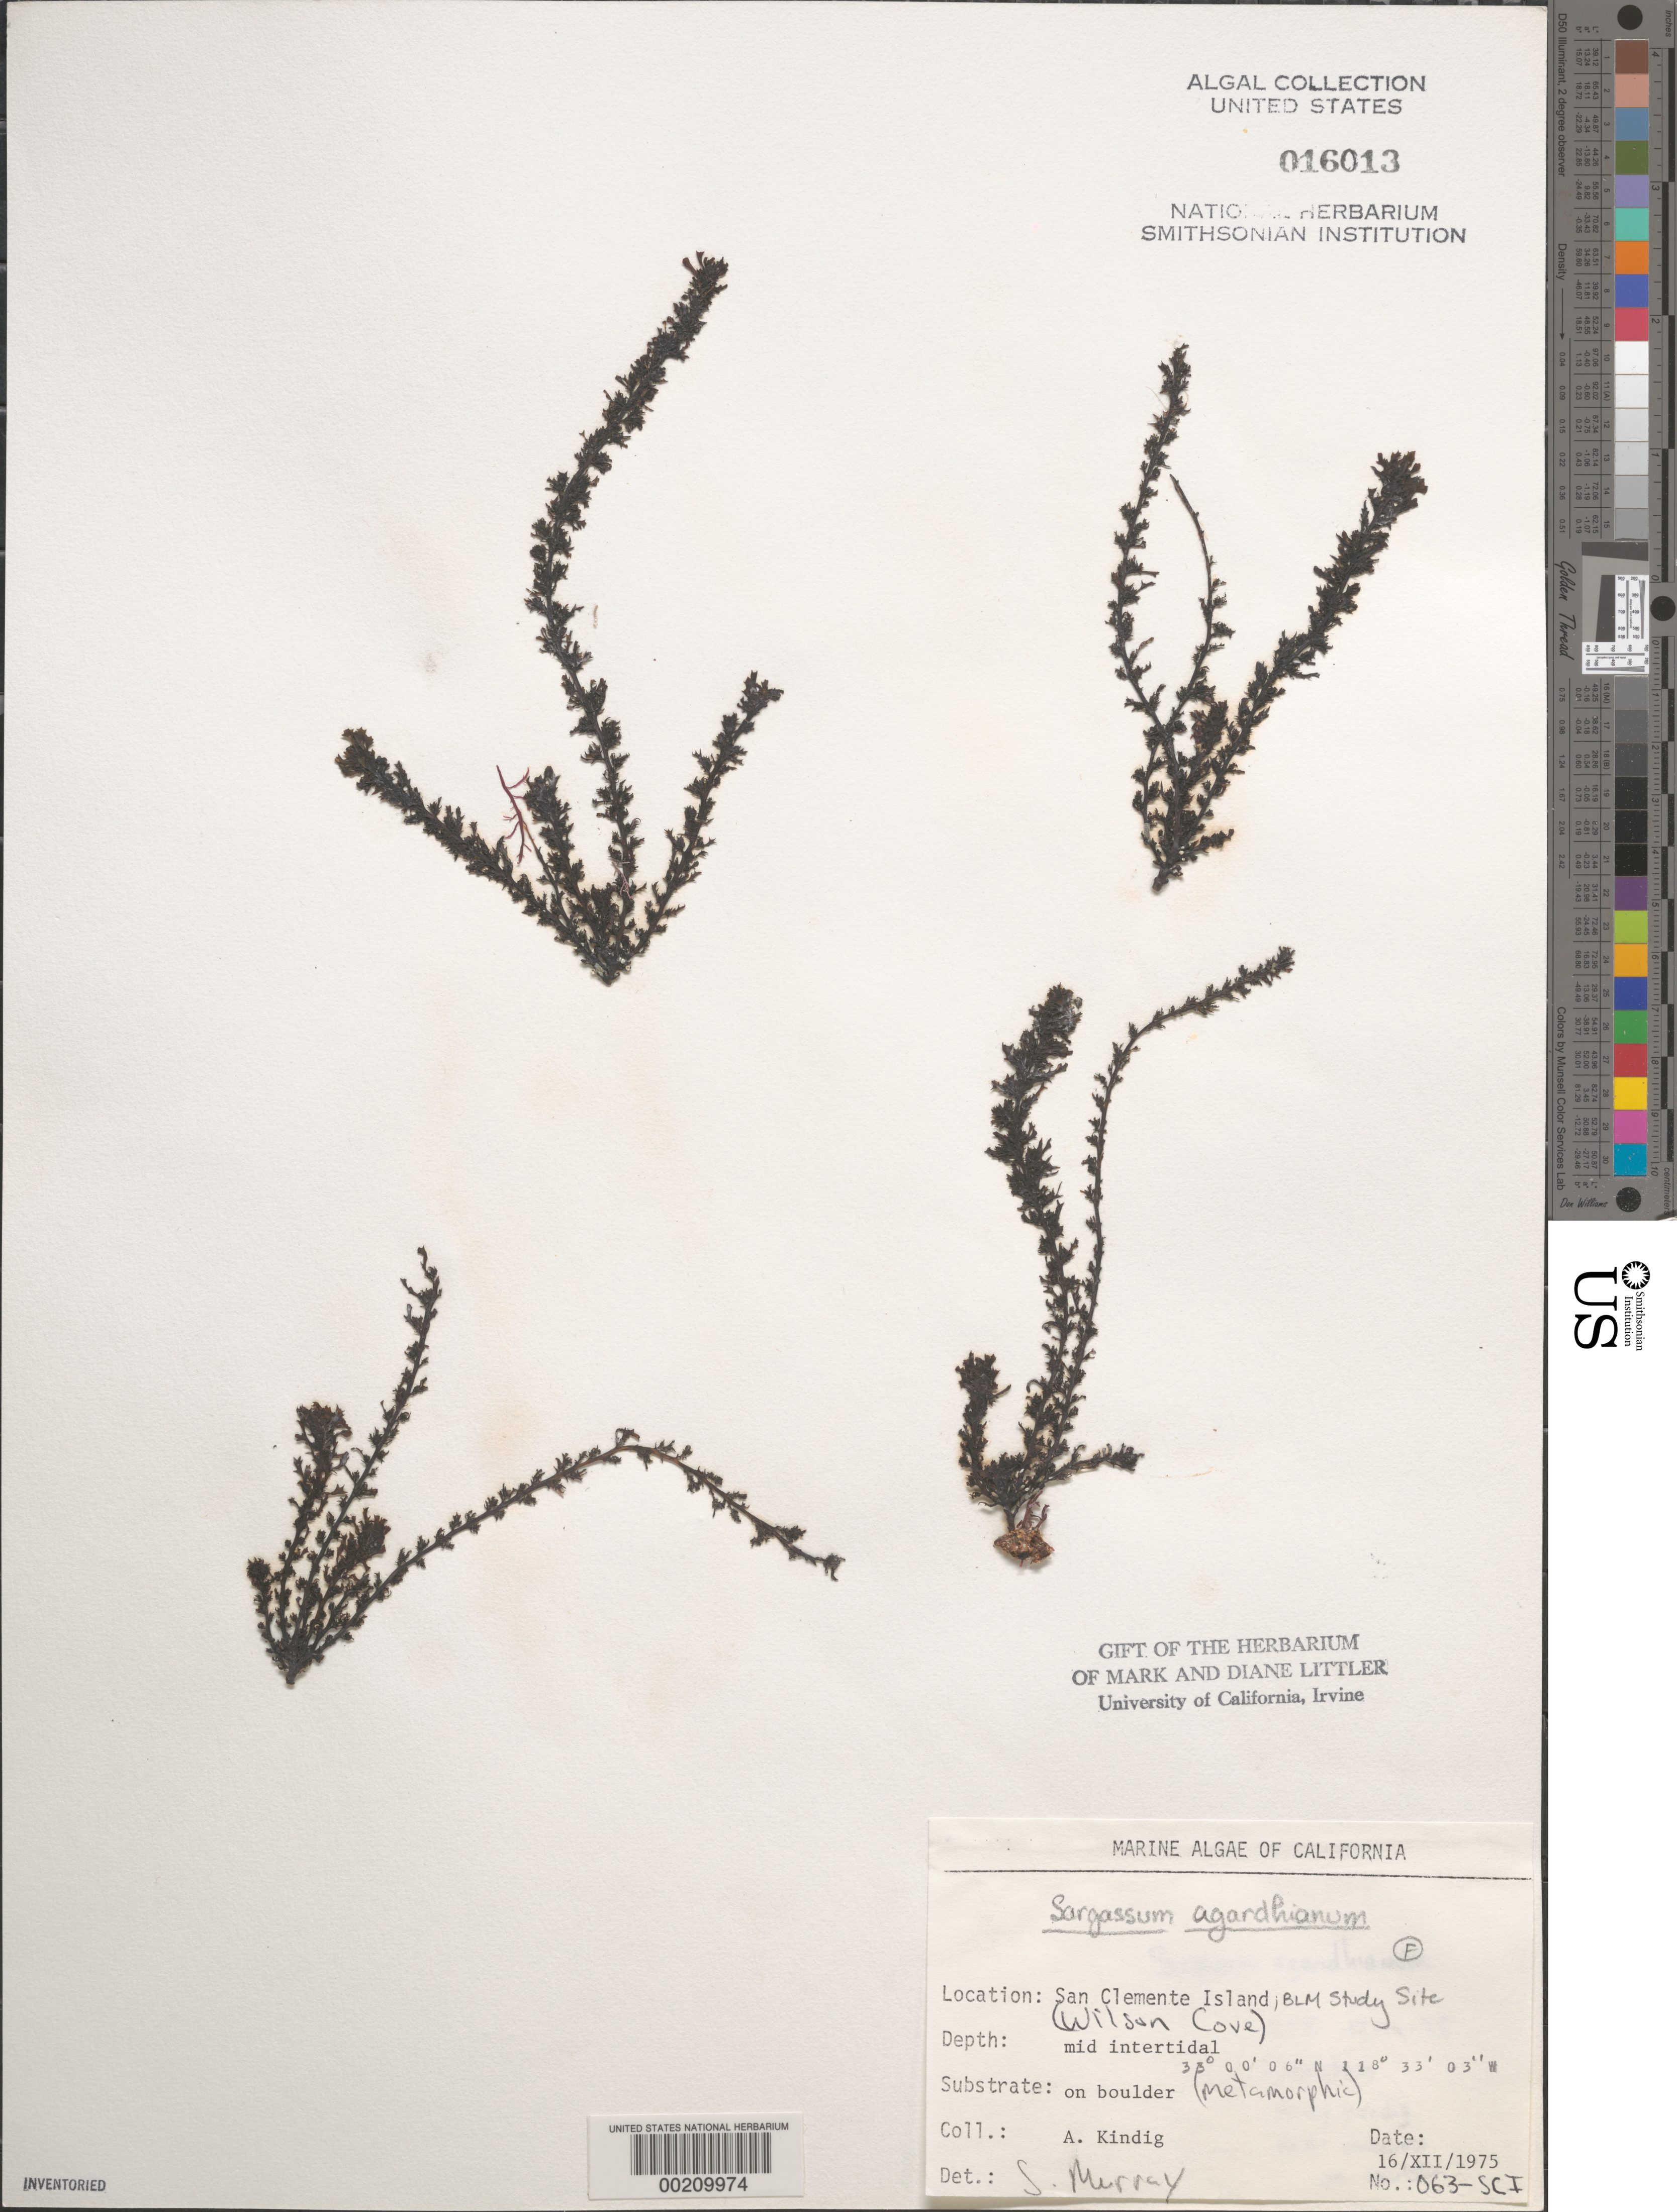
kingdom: Chromista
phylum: Ochrophyta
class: Phaeophyceae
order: Fucales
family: Sargassaceae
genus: Sargassum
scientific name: Sargassum agardhianum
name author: Farl. in J. Agardh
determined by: Murray, S. N.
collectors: A. Kindig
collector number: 063-sci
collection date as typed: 16 Dec 1975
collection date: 1975-12-16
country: United States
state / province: California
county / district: Los Angeles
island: San Clemente Island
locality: Wilson Cove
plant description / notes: BLM-SOCALBIGHT Rocky Intertidal Survey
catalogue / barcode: US 16013